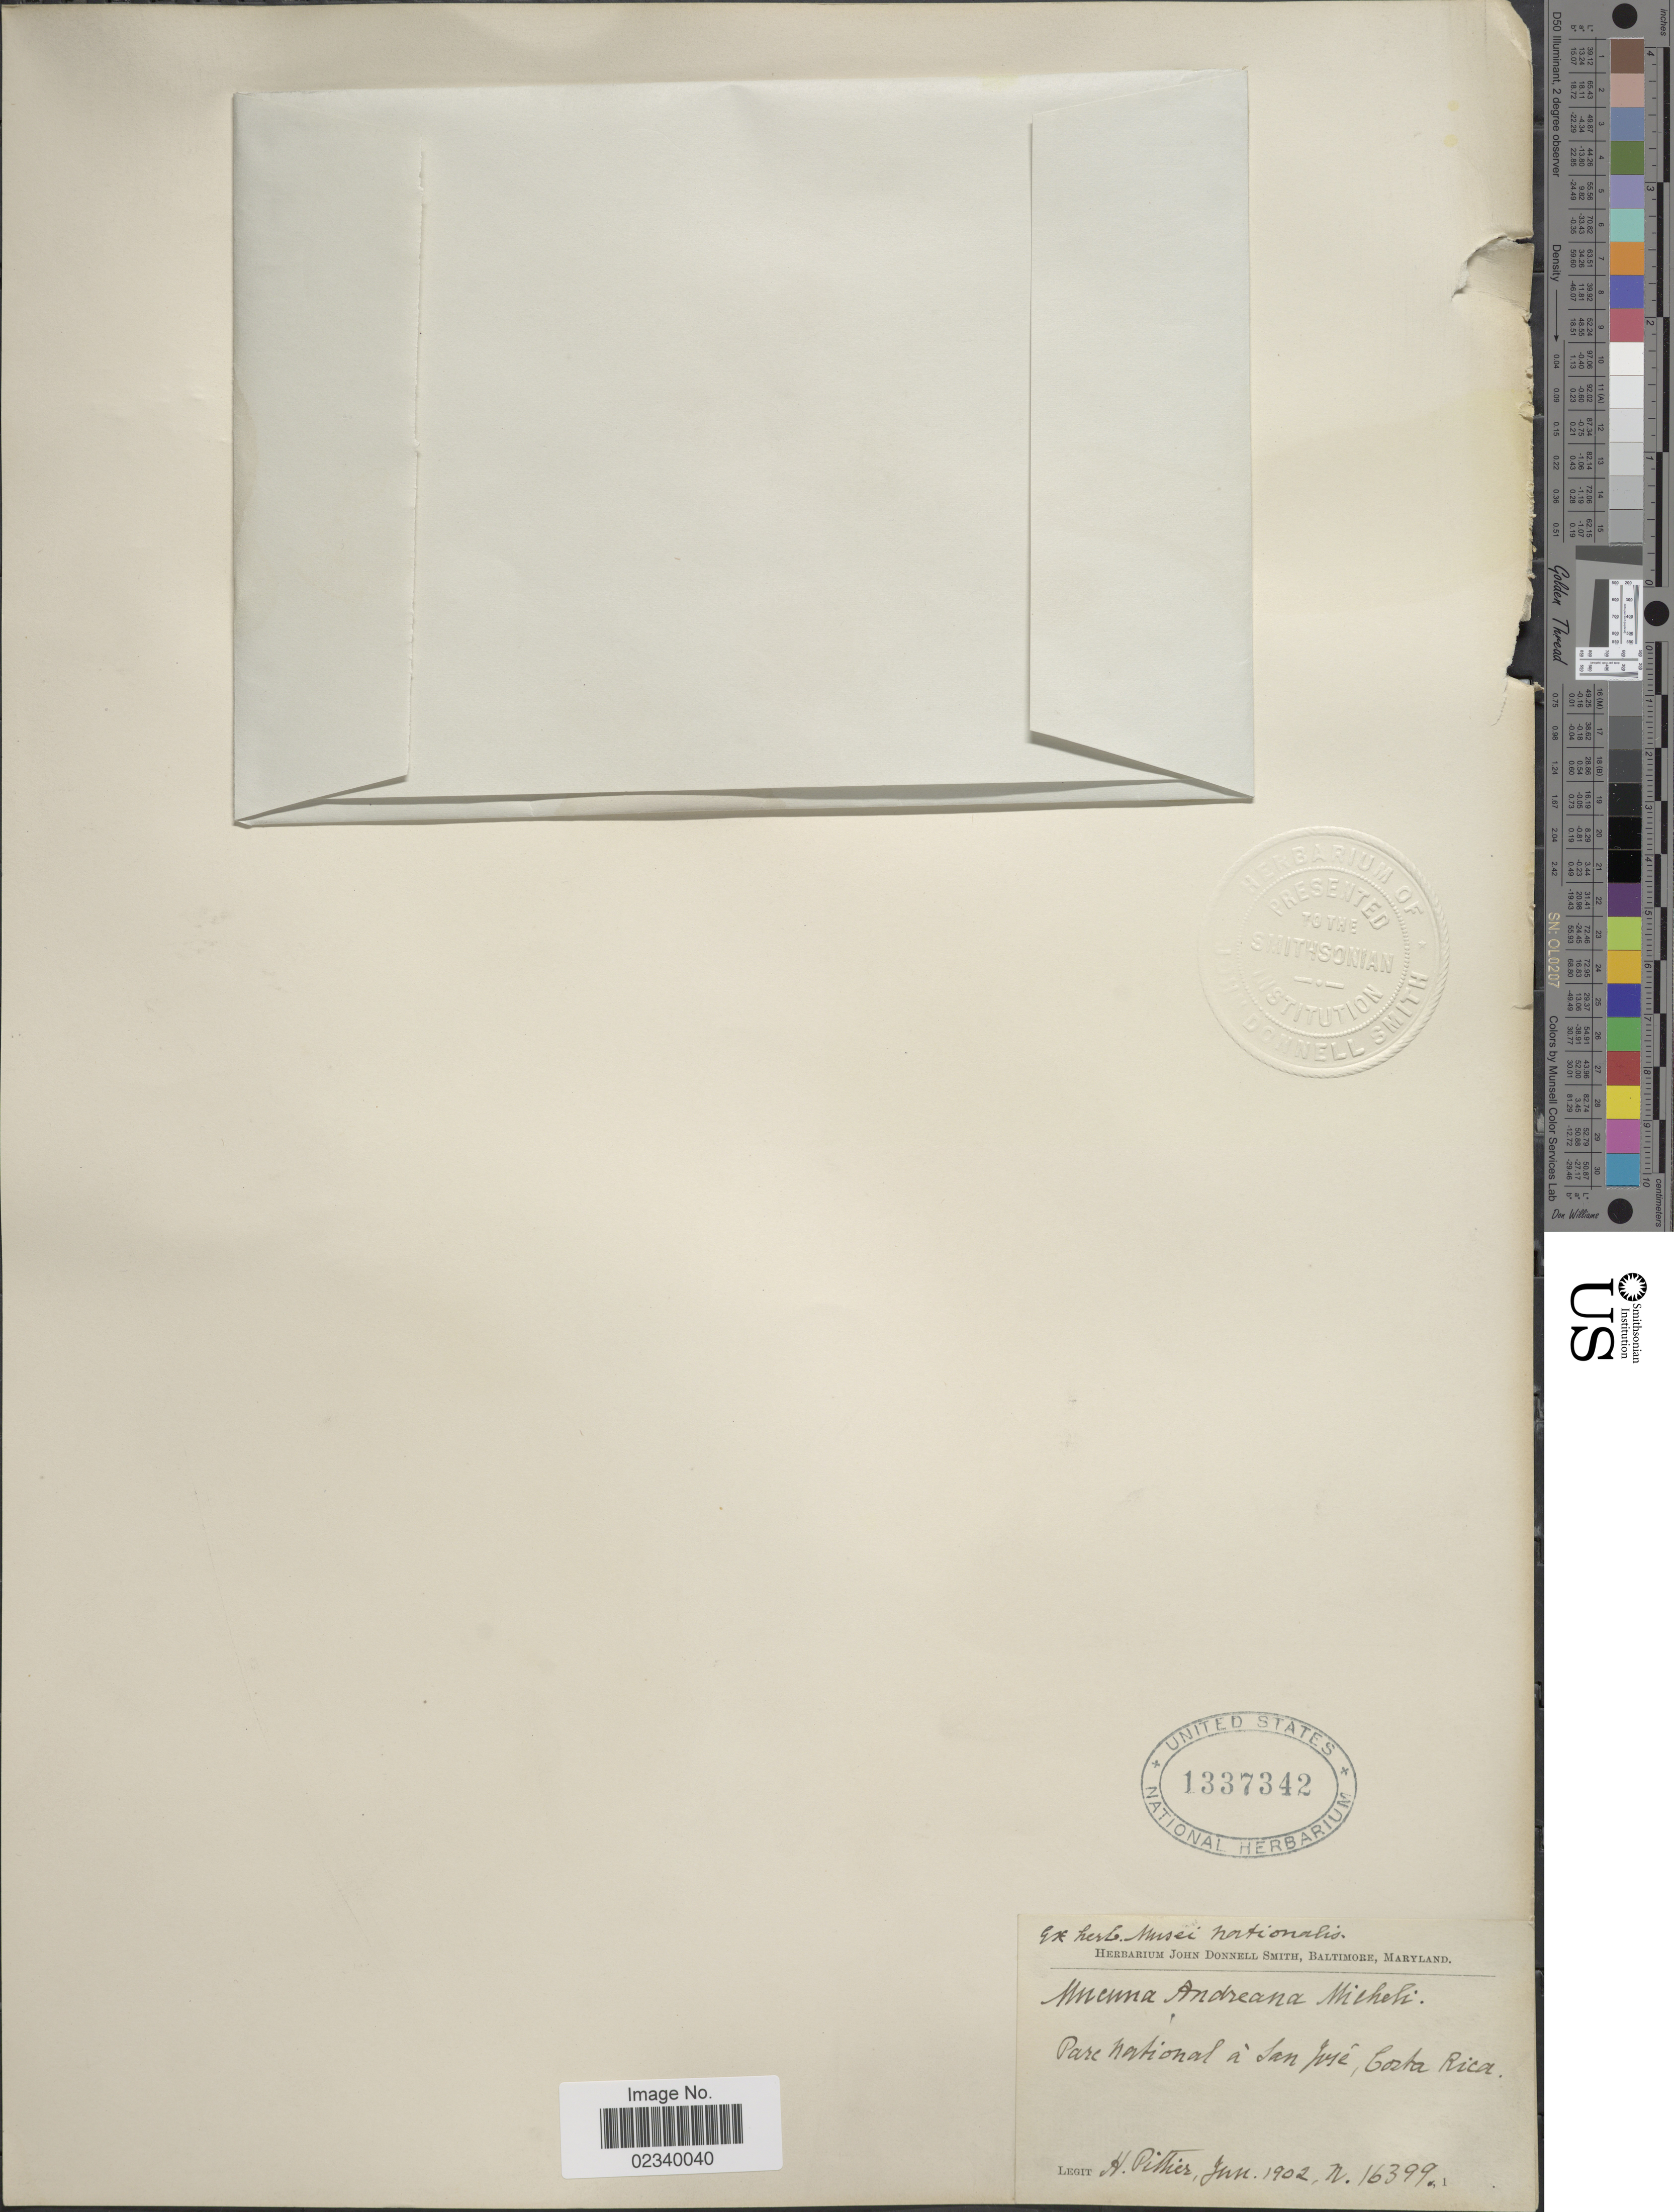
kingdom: Plantae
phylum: Tracheophyta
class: Magnoliopsida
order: Fabales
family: Fabaceae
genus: Mucuna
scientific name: Mucuna holtonii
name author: (Kuntze) Moldenke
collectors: H. F. Pittier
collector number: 16399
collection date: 1902-06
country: Costa Rica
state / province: San José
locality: Parc National á San José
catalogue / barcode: US 1337342